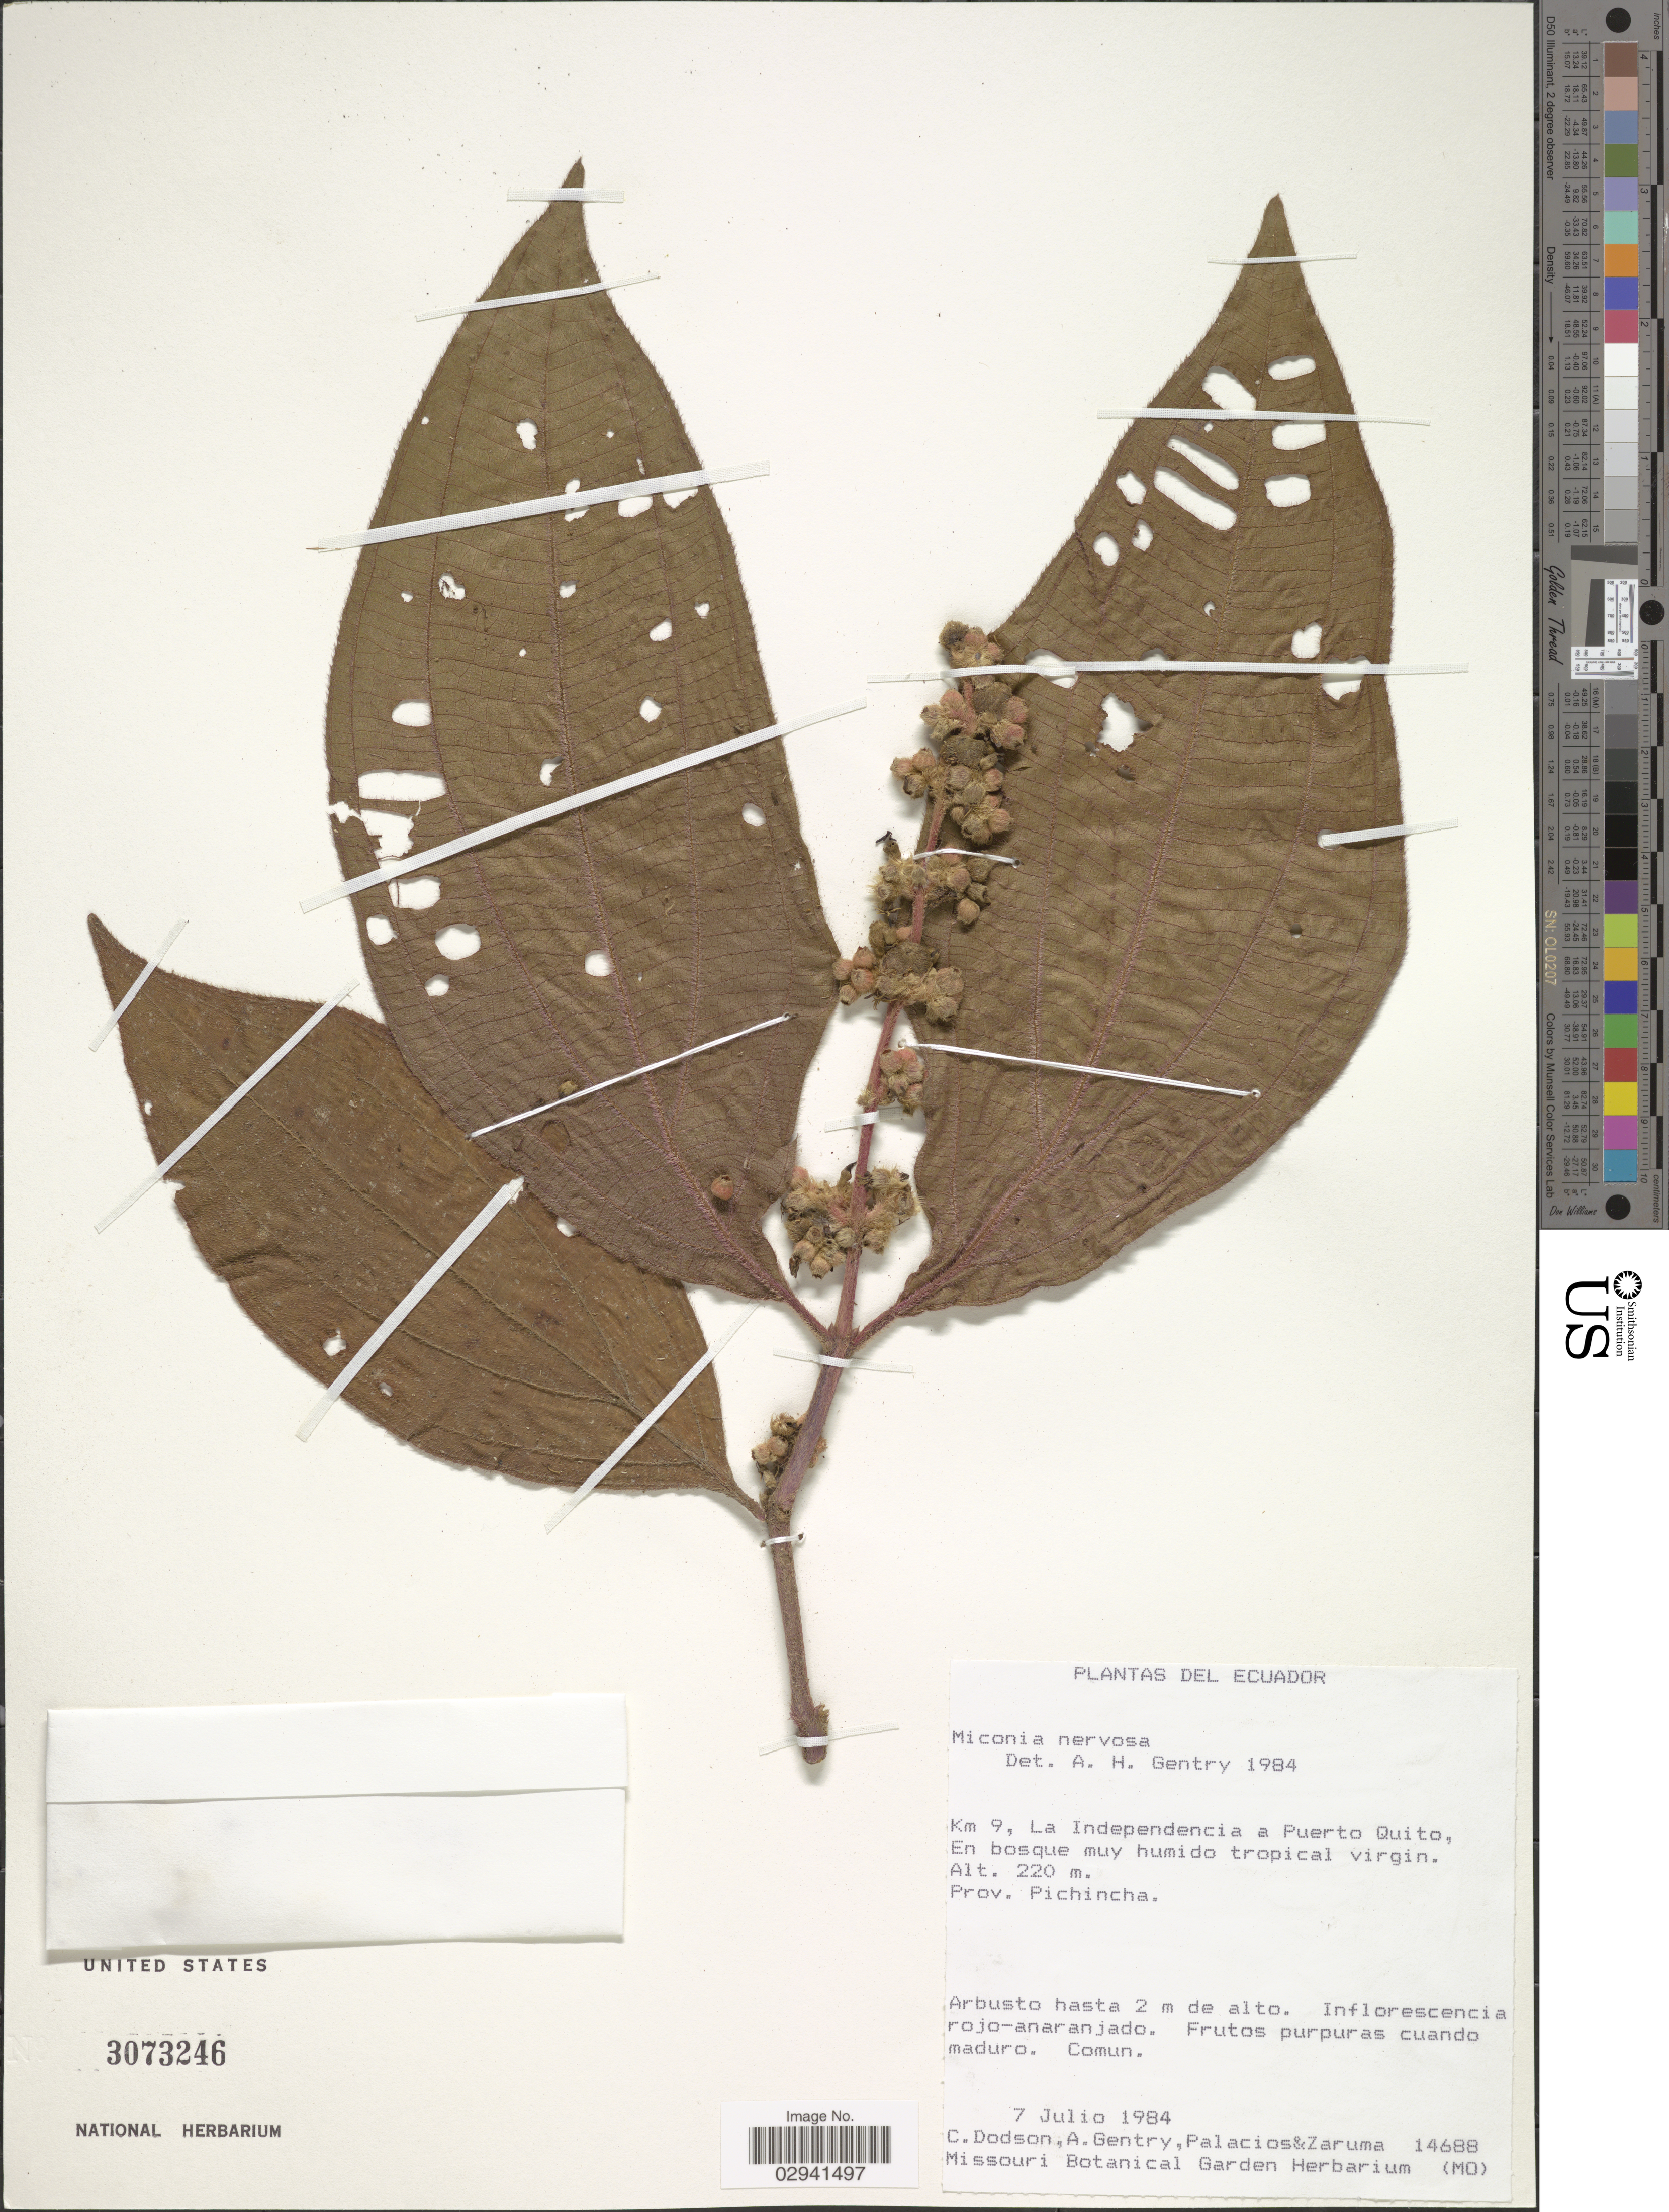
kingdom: Plantae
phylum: Tracheophyta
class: Magnoliopsida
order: Myrtales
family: Melastomataceae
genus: Miconia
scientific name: Miconia nervosa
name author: (Sm.) Triana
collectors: C. Dodson, A. H. Gentry, Palacios, -- & -. Zaruma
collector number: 14688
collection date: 1984-07-07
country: Ecuador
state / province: Pichincha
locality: Km 9, La Independencia a Puerto Quito.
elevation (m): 220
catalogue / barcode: US 3073246